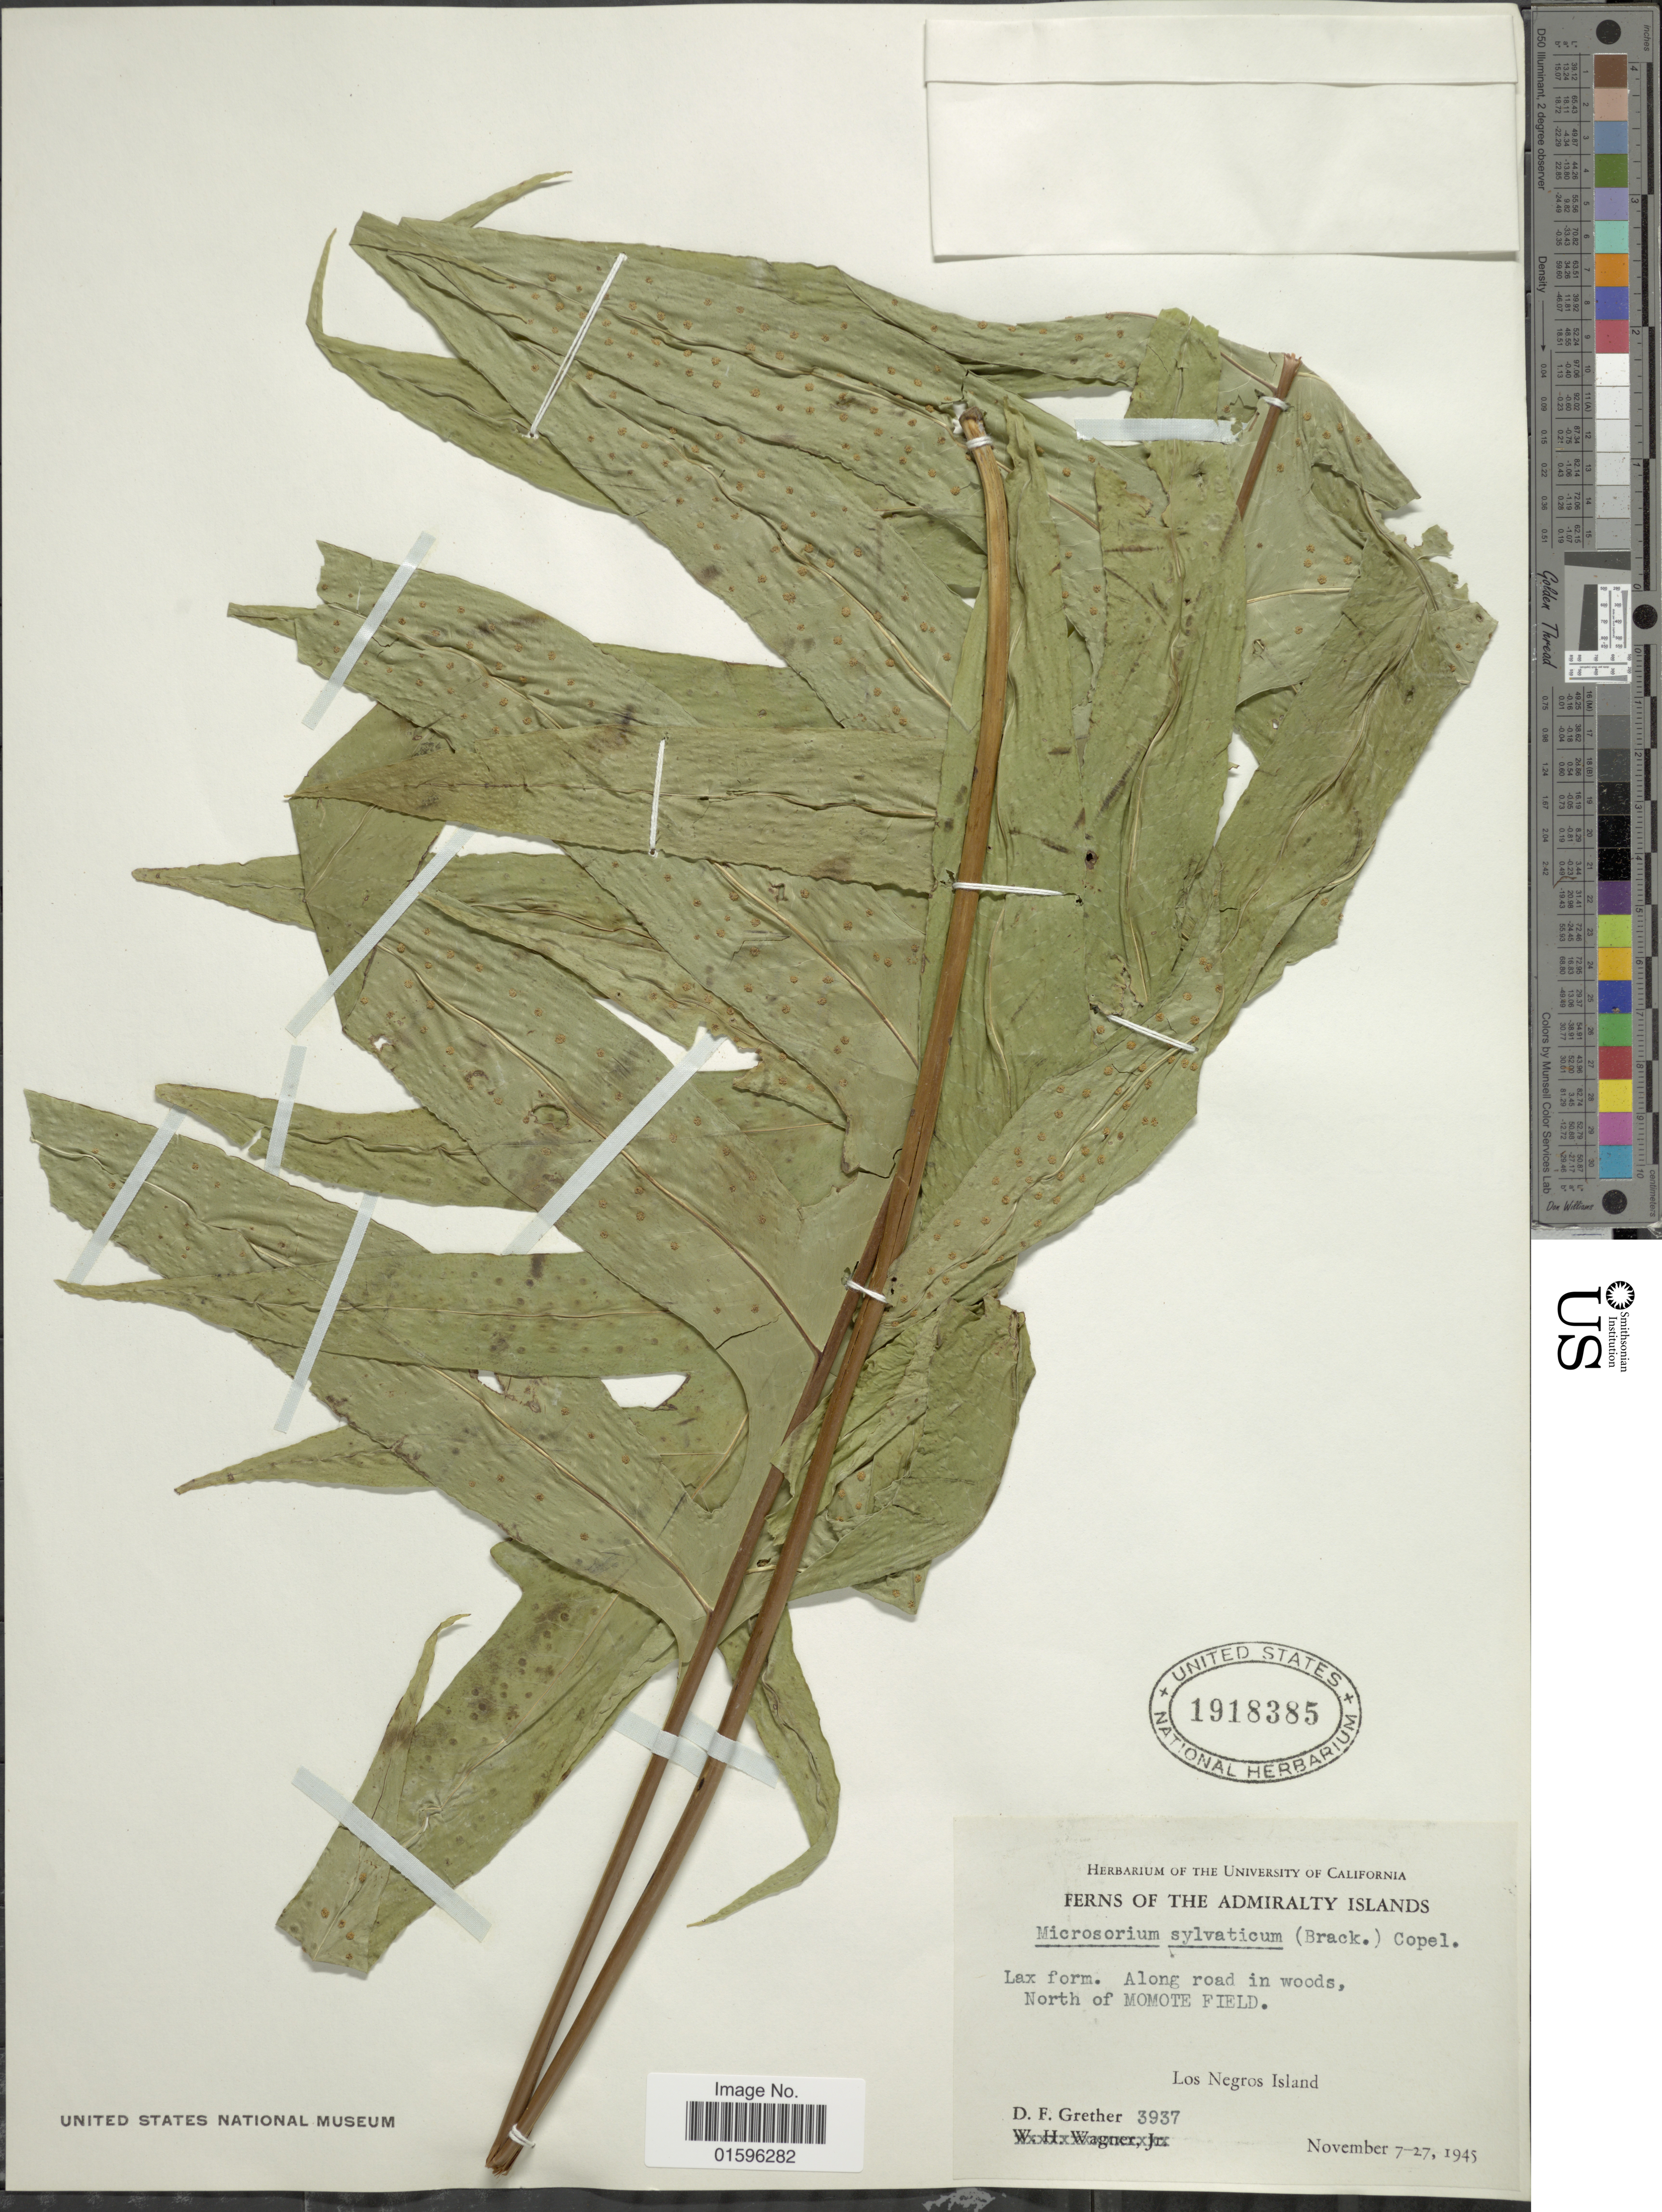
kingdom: Plantae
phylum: Tracheophyta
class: Polypodiopsida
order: Polypodiales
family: Polypodiaceae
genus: Polypodium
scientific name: Polypodium polynesicum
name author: C. Chr.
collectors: D. F. Grether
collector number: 3937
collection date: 1945-11-07/1945-11-27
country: Papua New Guinea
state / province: Manus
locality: The Admirality Islands, Los Negros Islands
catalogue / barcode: US 1918385